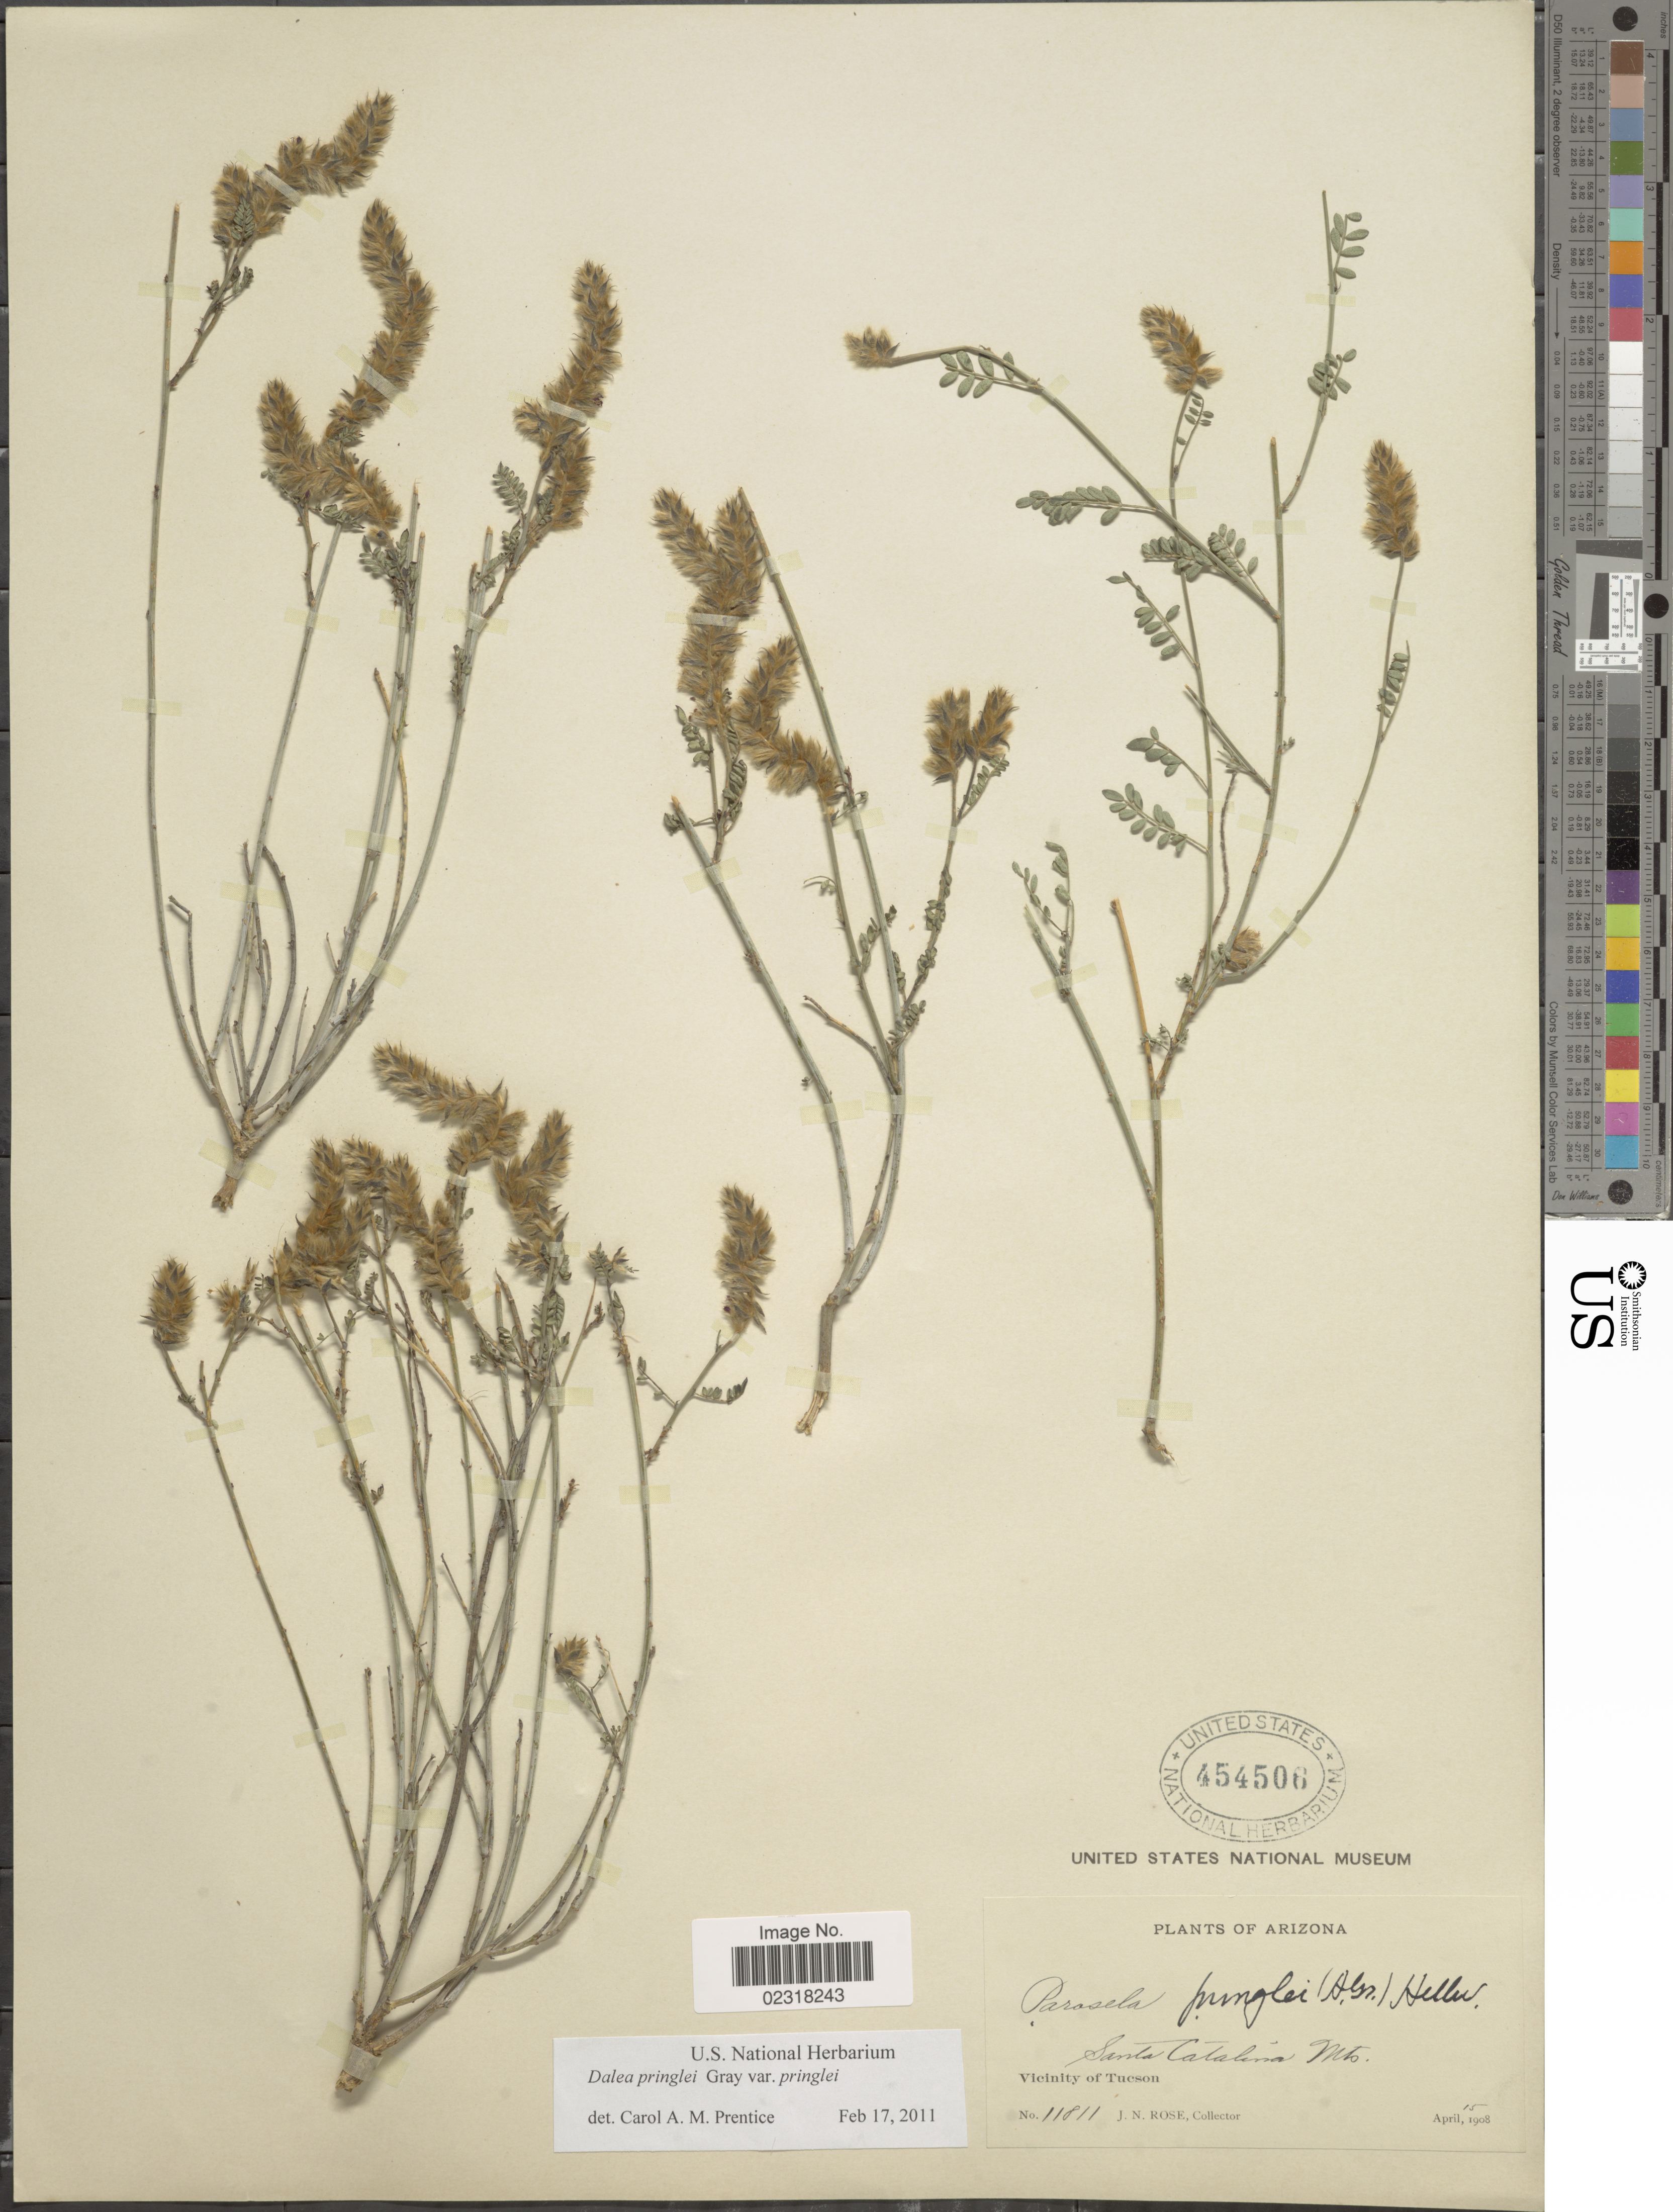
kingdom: Plantae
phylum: Tracheophyta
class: Magnoliopsida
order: Fabales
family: Fabaceae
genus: Dalea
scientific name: Dalea pringlei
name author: A. Gray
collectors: J. N. Rose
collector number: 11811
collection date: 1908-04-15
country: United States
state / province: Arizona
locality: Santa Catalina Mts, Vicinity of Tucson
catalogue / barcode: US 454506